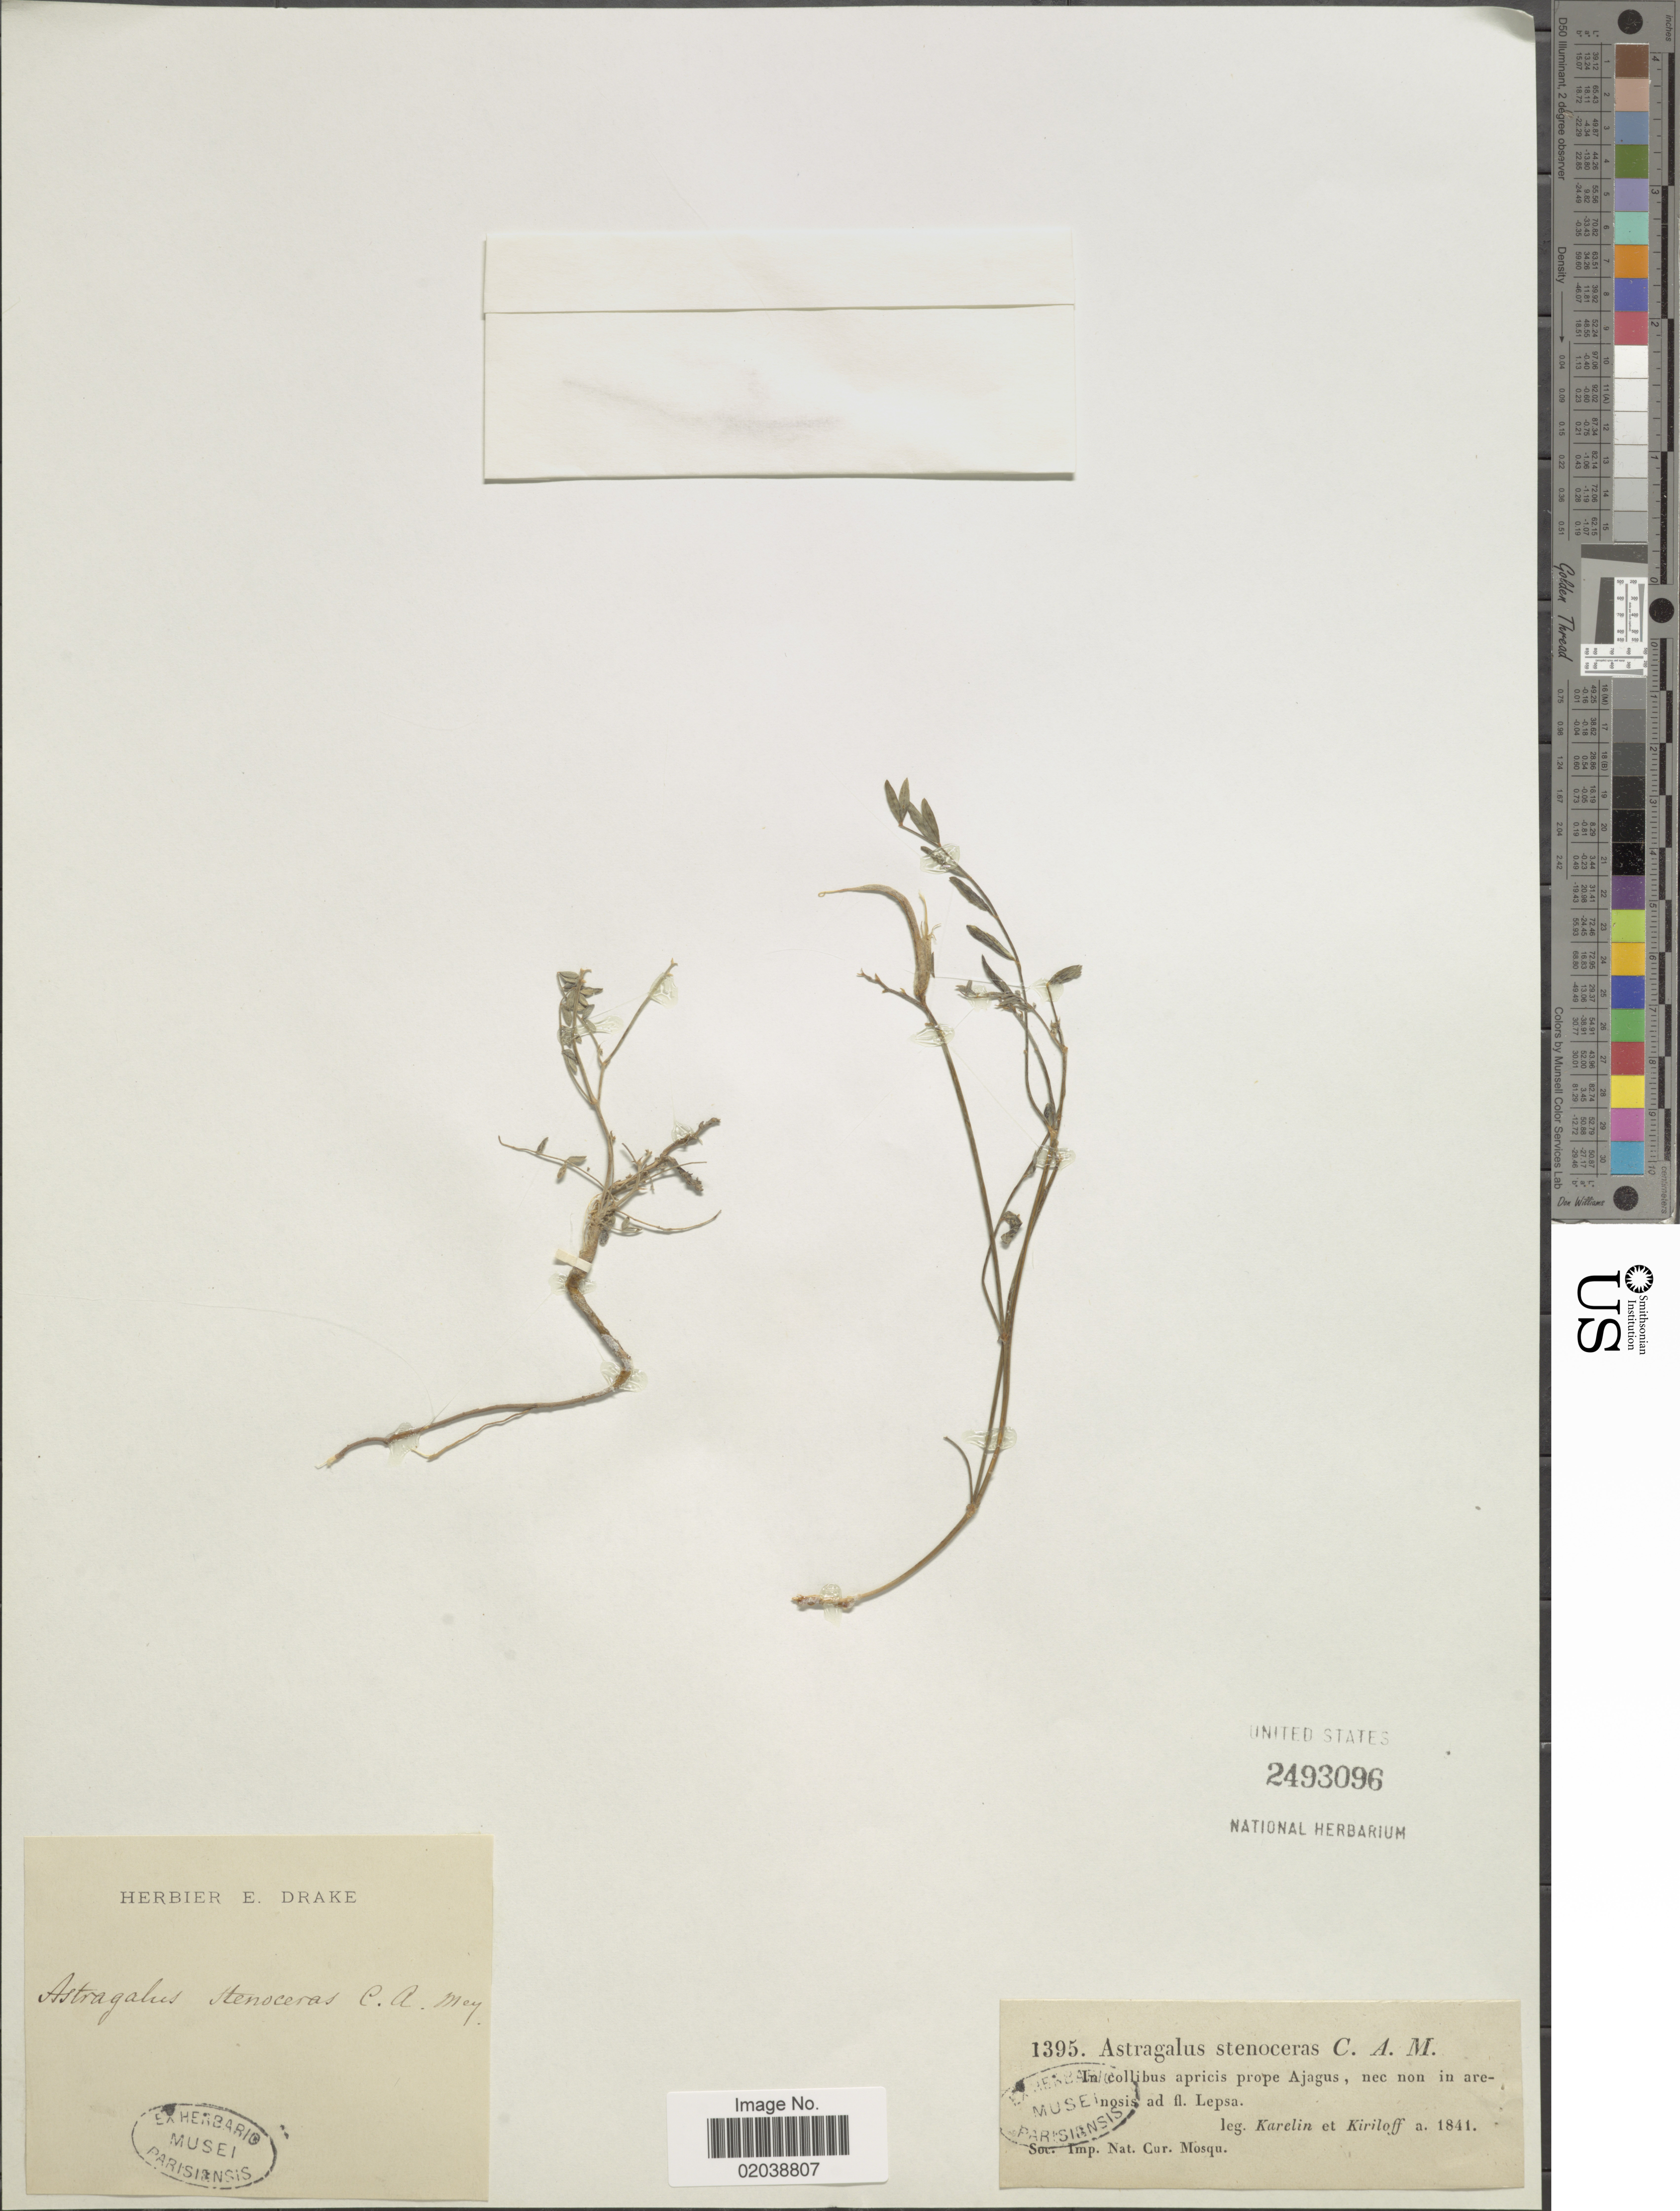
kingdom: Plantae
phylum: Tracheophyta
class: Magnoliopsida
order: Fabales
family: Fabaceae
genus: Astragalus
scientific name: Astragalus stenoceras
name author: C.A. Mey.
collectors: Karelin & Kiriloff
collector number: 1395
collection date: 1841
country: Russian Federation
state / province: Moscow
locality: In collibus apricis prope Ajagus, nec non in arenosis ad fl Lepsa, Soc Imp Nat Cur Mosqu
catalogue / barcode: US 2493096